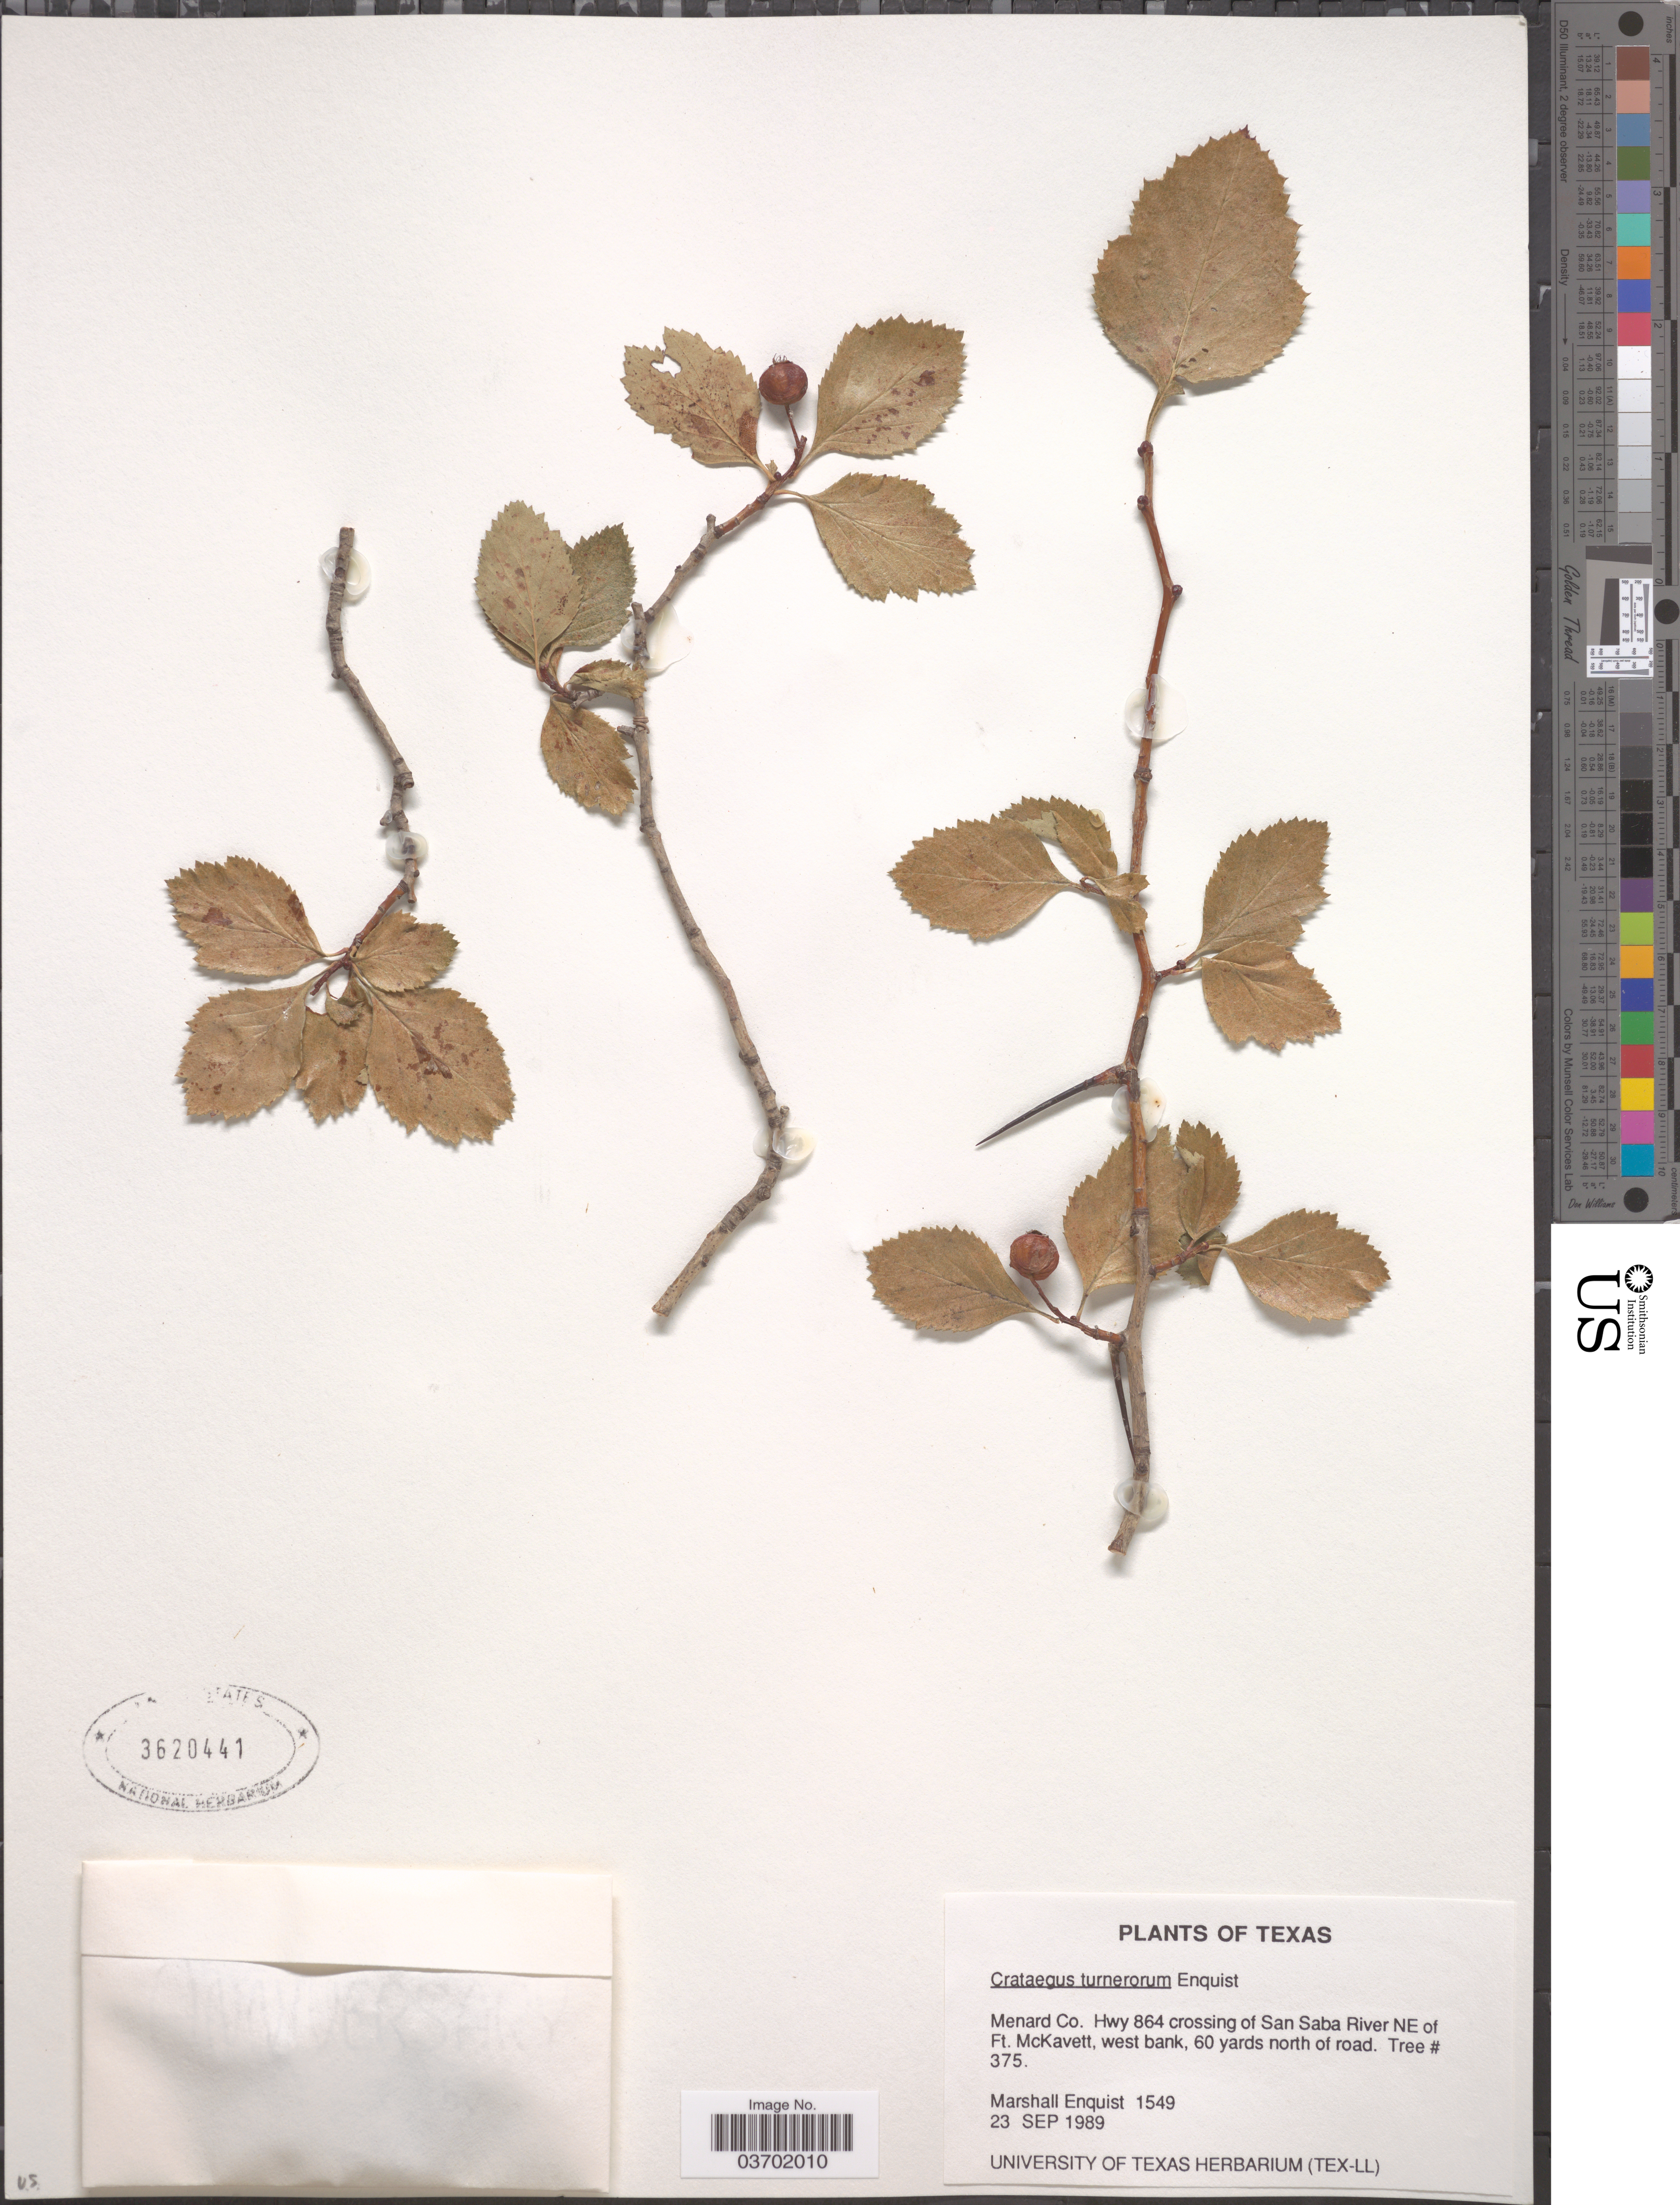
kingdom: Plantae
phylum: Tracheophyta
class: Magnoliopsida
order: Rosales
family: Rosaceae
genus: Crataegus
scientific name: Crataegus turnerorum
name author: Enquist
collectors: M. Enquist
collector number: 1549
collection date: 1989-09-23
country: United States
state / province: Texas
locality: Menard Co. Hwy 864 crossing of San Saba River NE of Ft. McKavett, west bank, 60 yards north of road.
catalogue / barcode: US 3620441